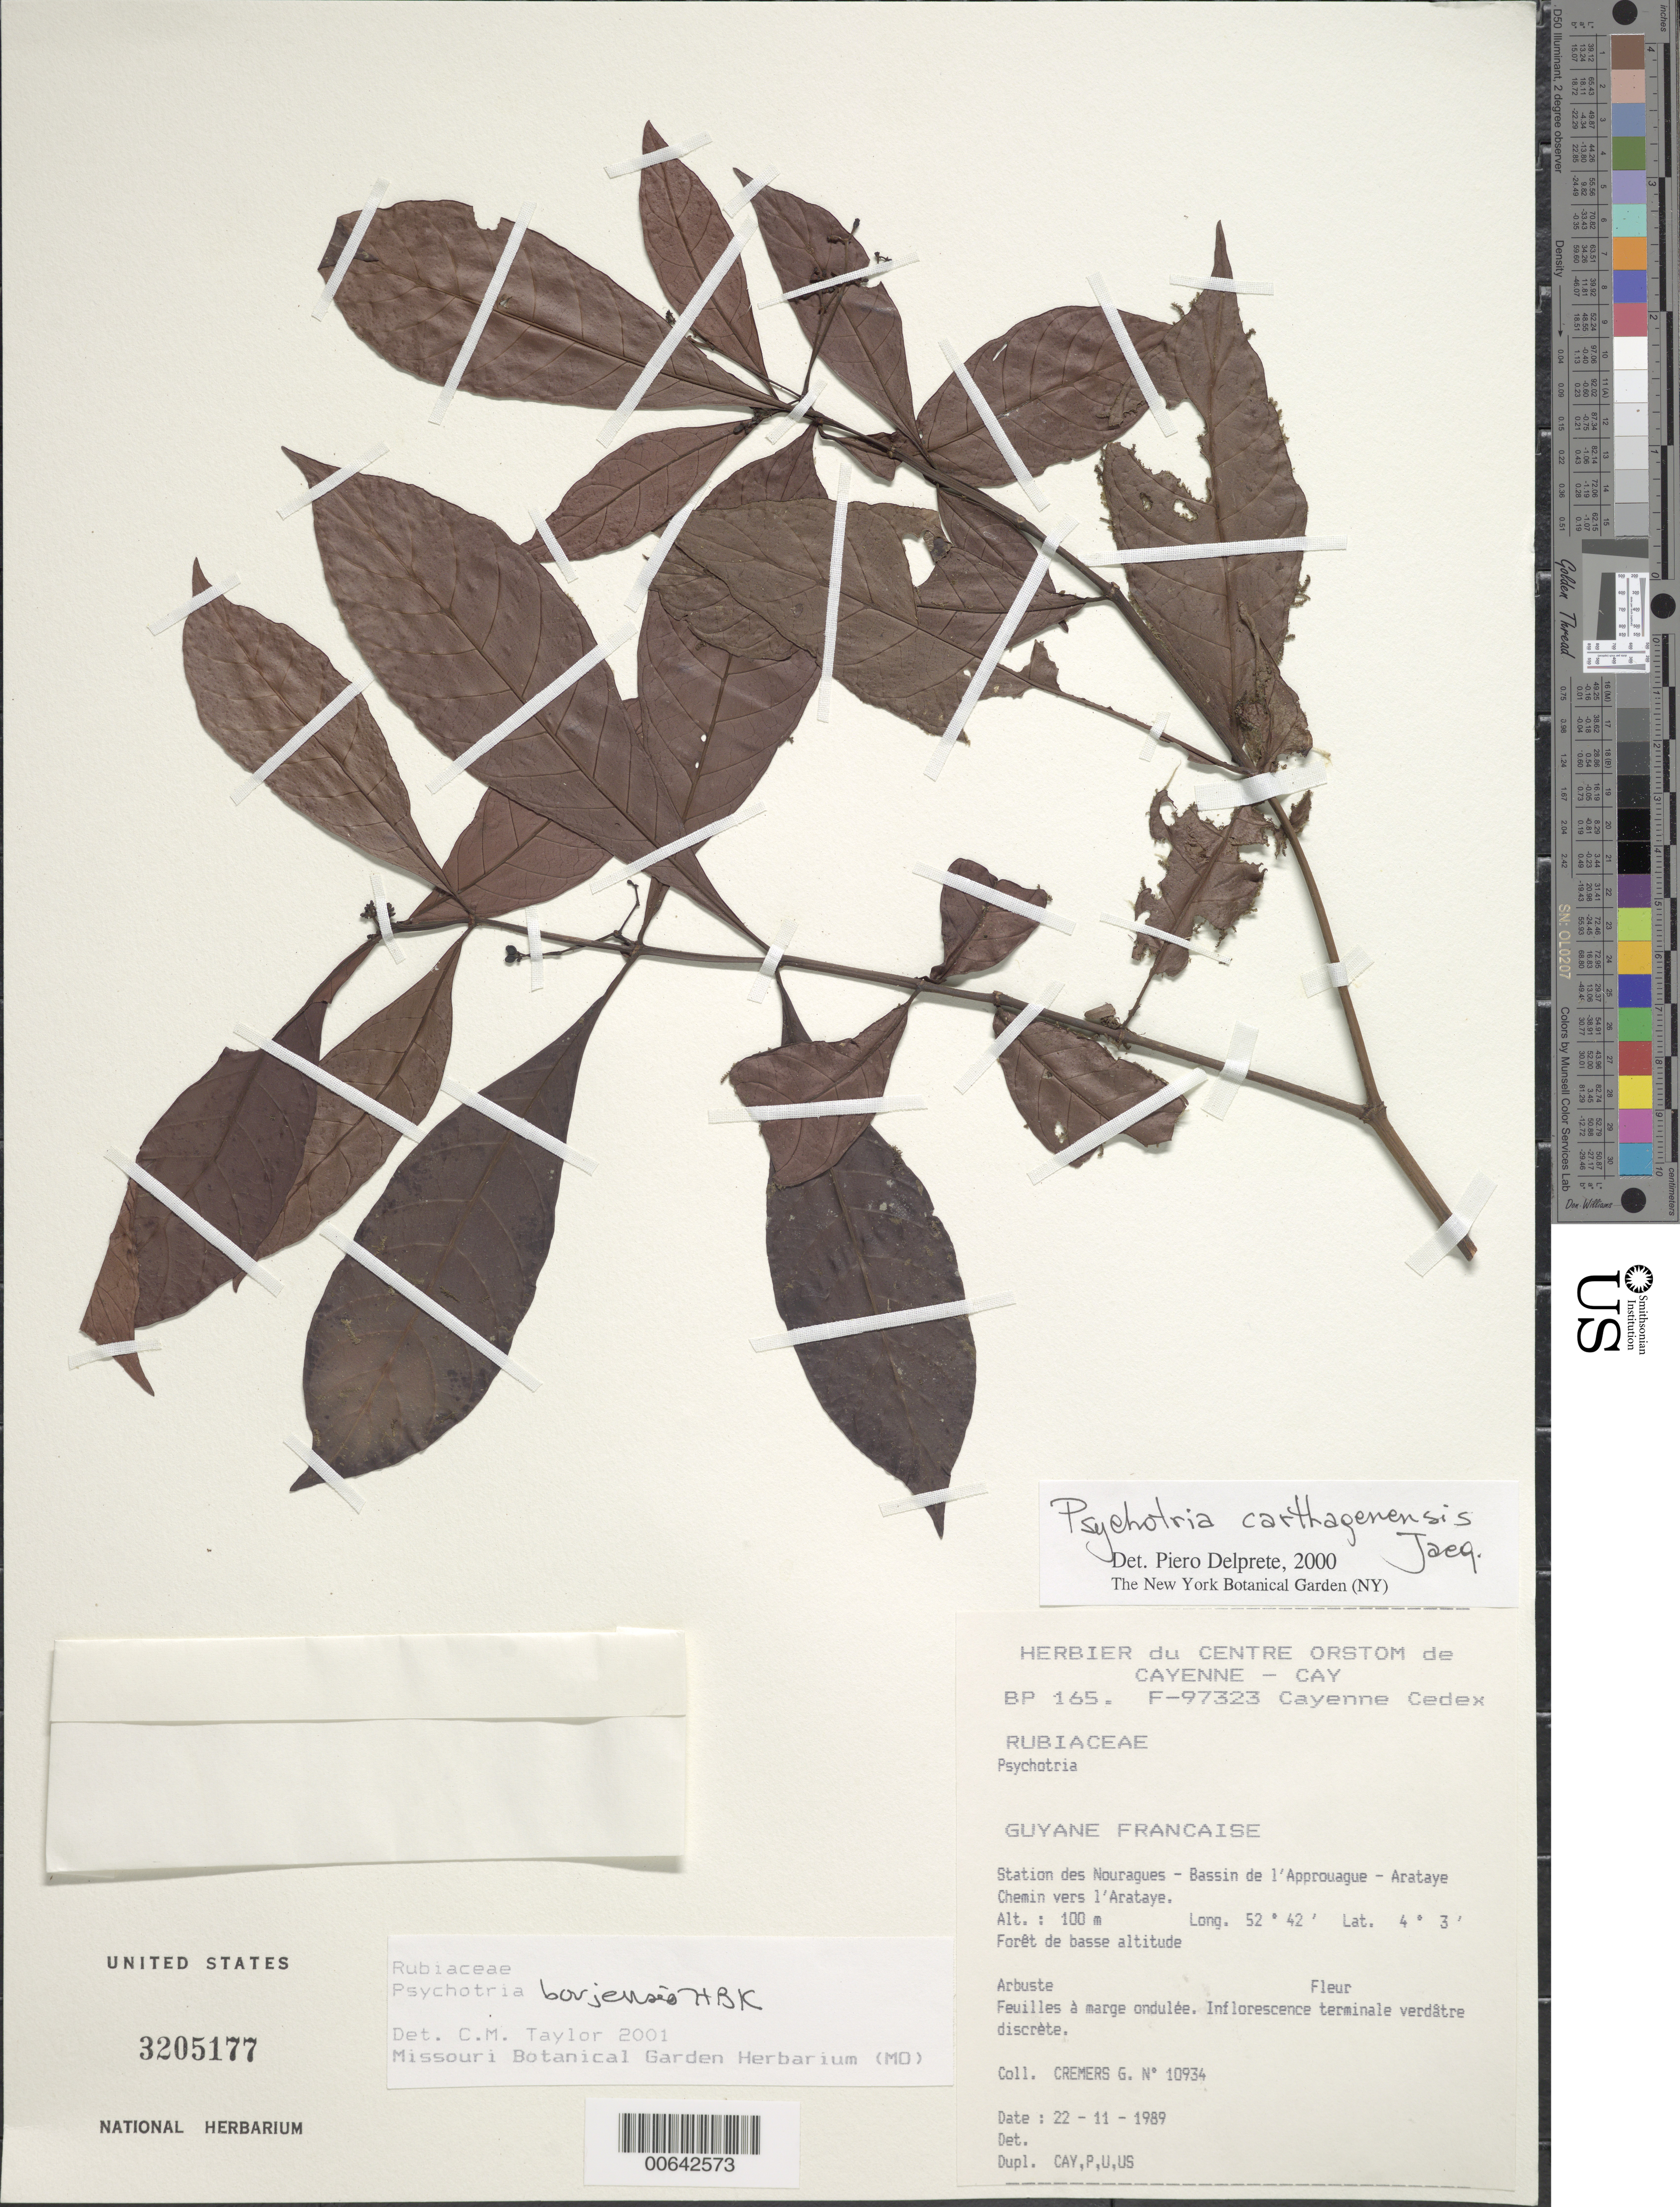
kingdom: Plantae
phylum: Tracheophyta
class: Magnoliopsida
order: Gentianales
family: Rubiaceae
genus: Psychotria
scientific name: Psychotria borjensis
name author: Kunth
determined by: Taylor, Charlotte M.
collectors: G. Cremers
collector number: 10934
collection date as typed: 22-Nov-89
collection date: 1989-11-22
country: French Guiana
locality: Station des Nouragues, Bassin de l'Approuague, Arataye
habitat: Chemin vers l'Arataye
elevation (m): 100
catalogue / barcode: US 3205177